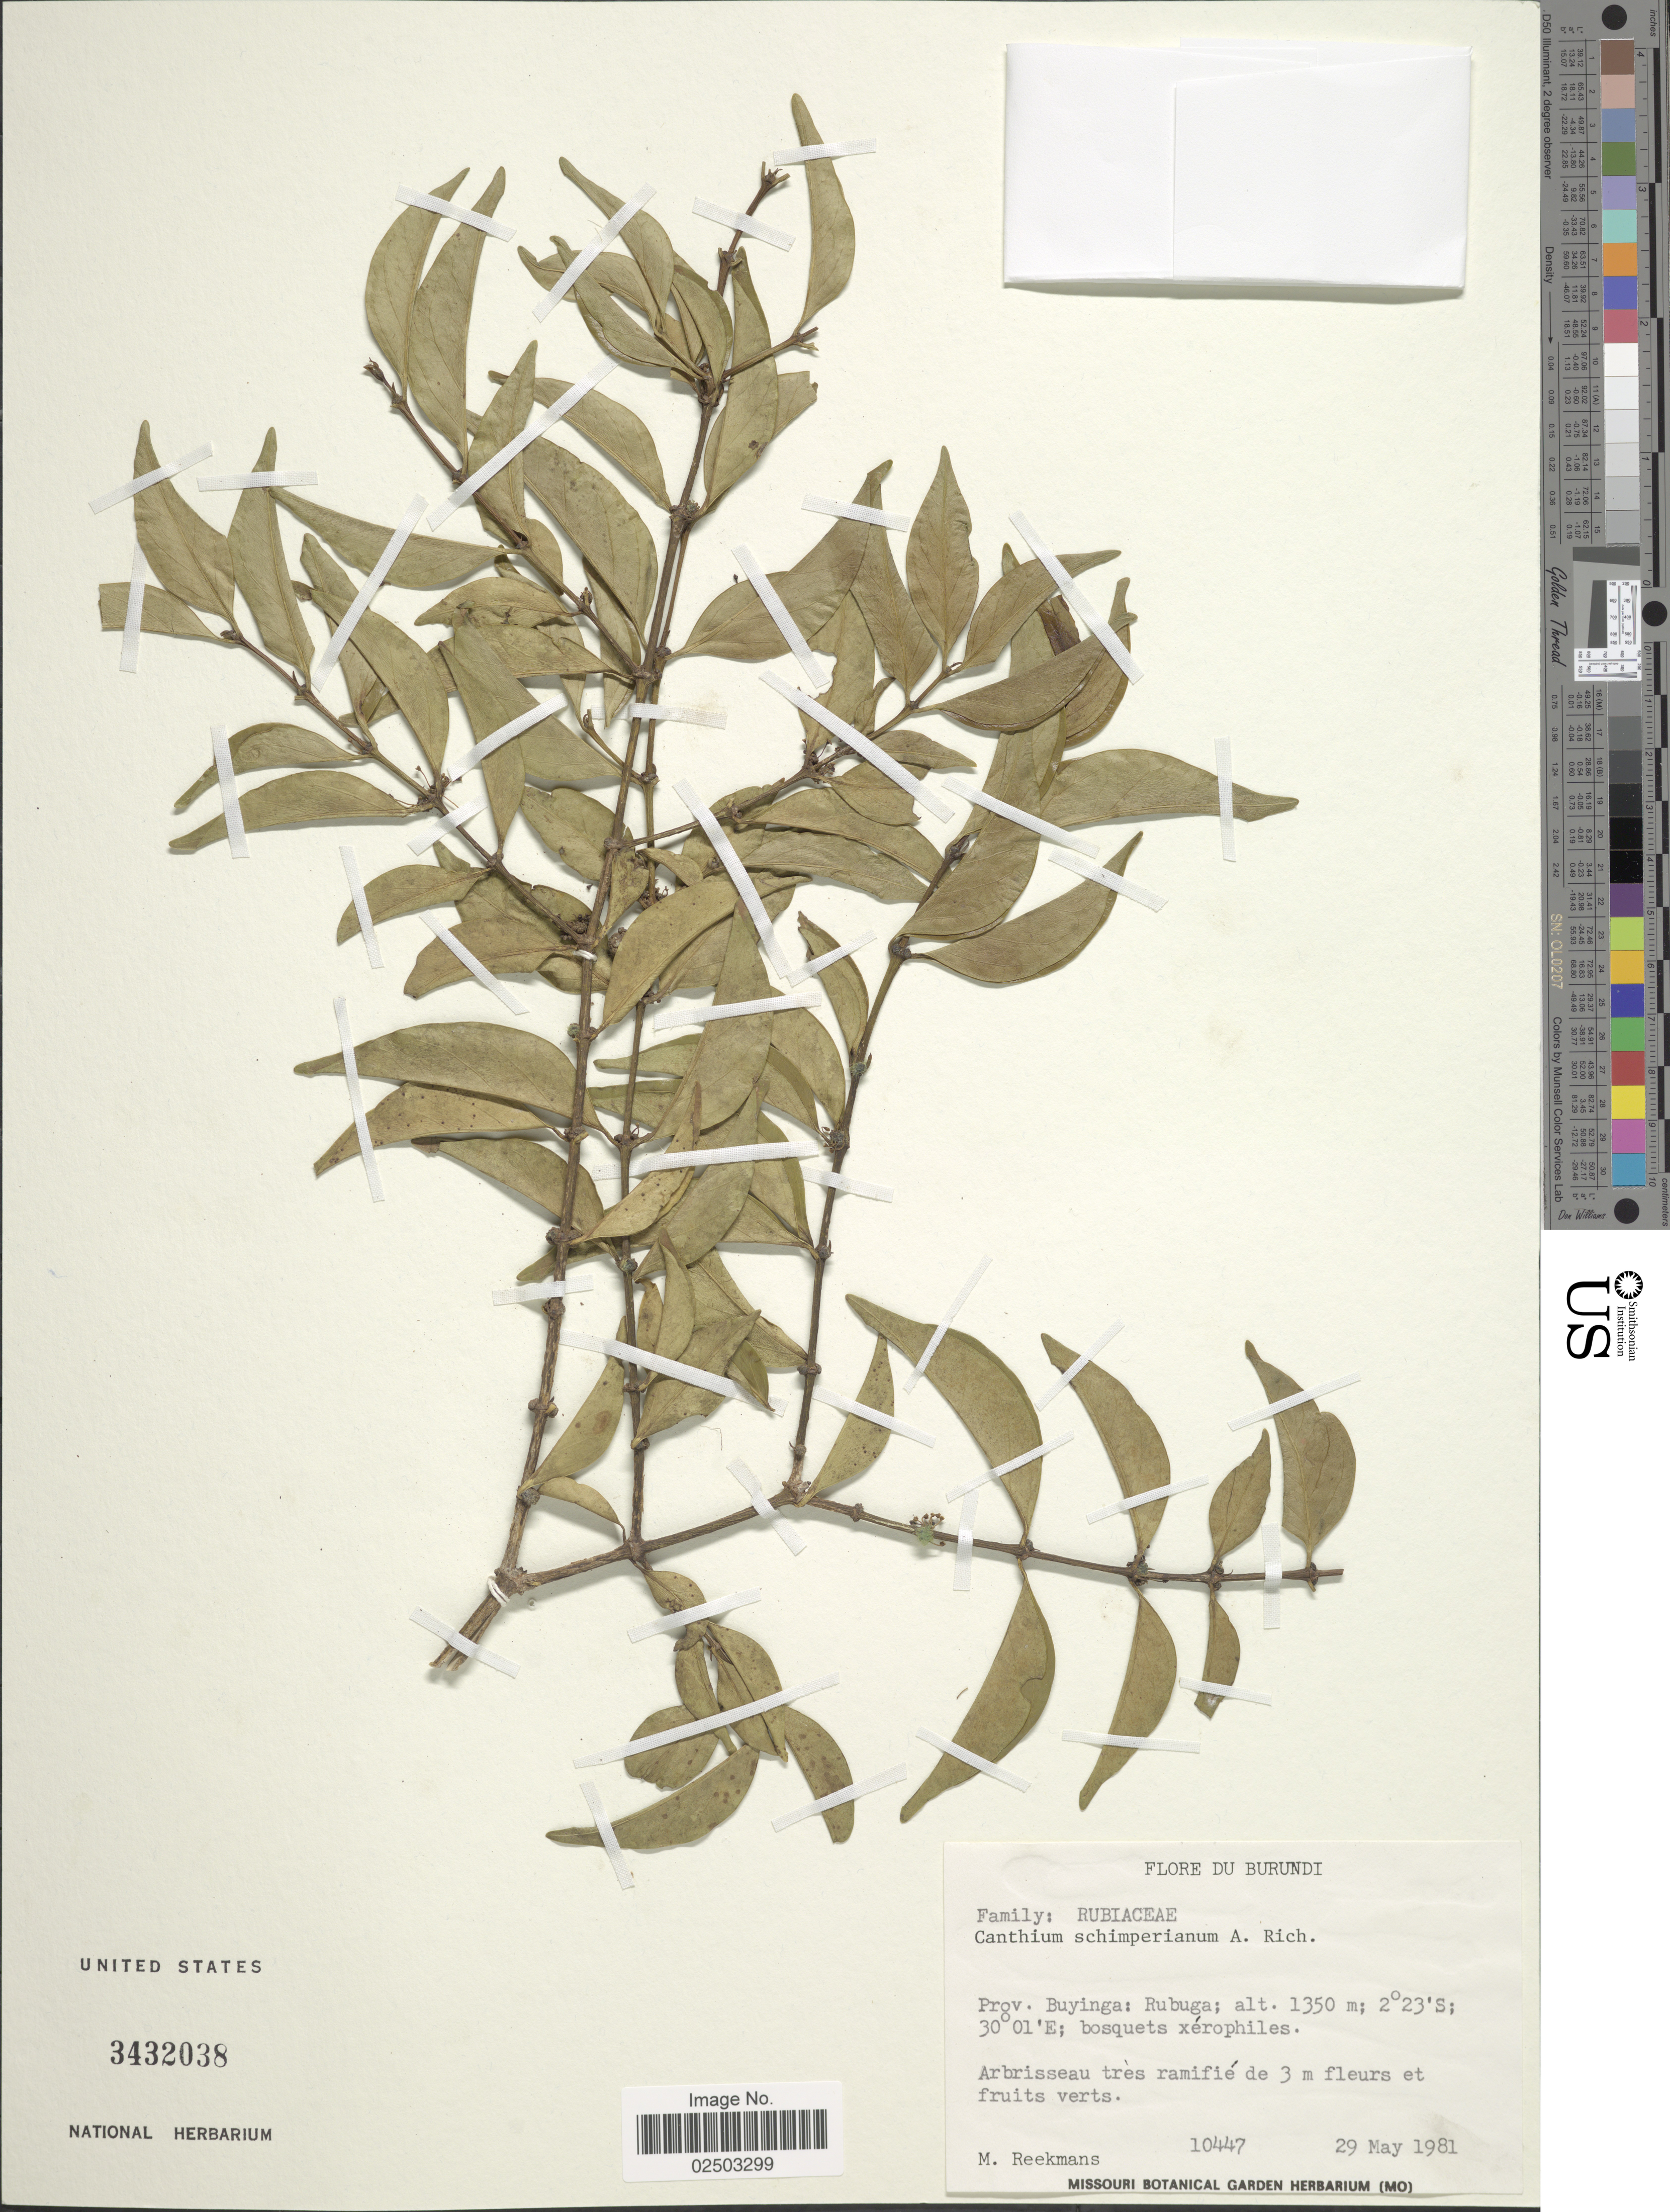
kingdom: Plantae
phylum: Tracheophyta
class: Magnoliopsida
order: Gentianales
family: Rubiaceae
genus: Canthium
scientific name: Canthium schimperianum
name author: A. Rich.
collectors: M. Reekmans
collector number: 10447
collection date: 1981-05-29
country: Burundi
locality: Prov. Buyinga: Rubuga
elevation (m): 1350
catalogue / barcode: US 3432038